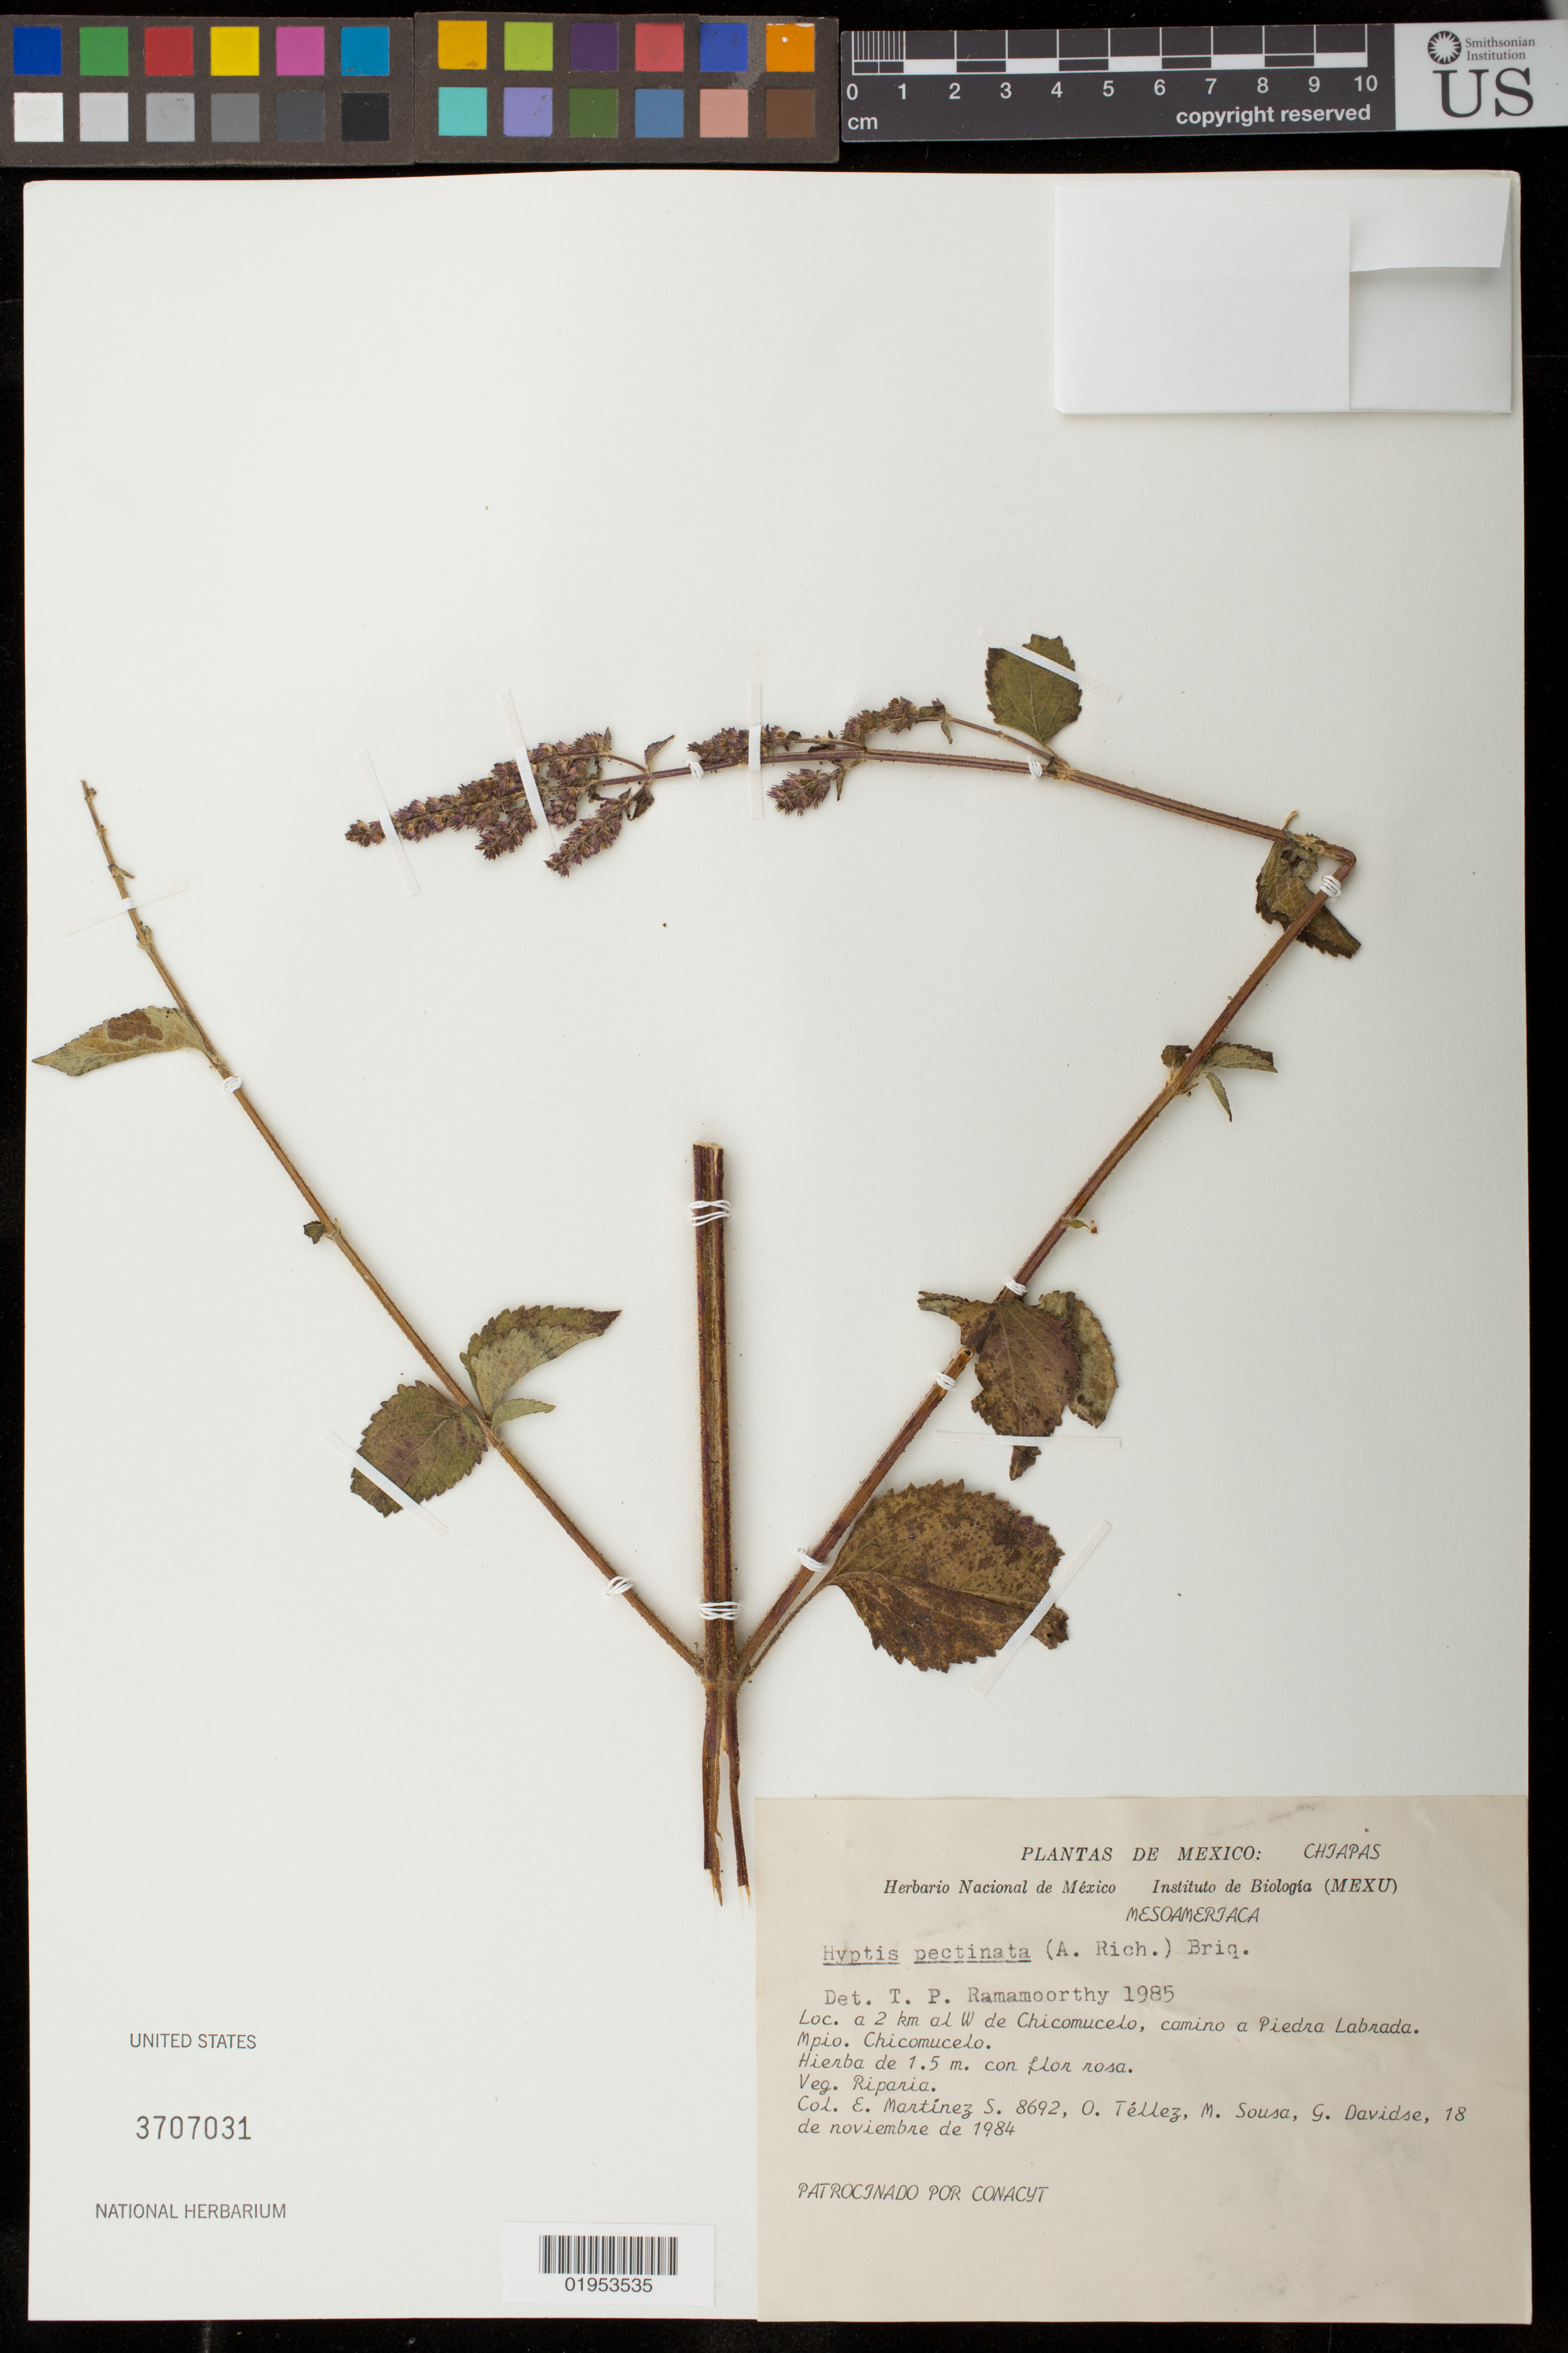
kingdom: Plantae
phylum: Tracheophyta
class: Magnoliopsida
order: Lamiales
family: Lamiaceae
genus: Mesosphaerum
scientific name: Mesosphaerum pectinatum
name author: (L.) Kuntze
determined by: Strong, Mark T., (BOT), Smithsonian Institution - National Museum of Natural History (UNITED STATES)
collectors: E. M. Martínez S., O. Téllez V., M. Sousa & G. Davidse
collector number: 8692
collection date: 1984-11-18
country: Mexico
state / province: Chiapas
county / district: Chicomucelo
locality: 2 km. al W de Chicomucelo, camino a Piedra Labrada.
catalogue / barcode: US 3707031